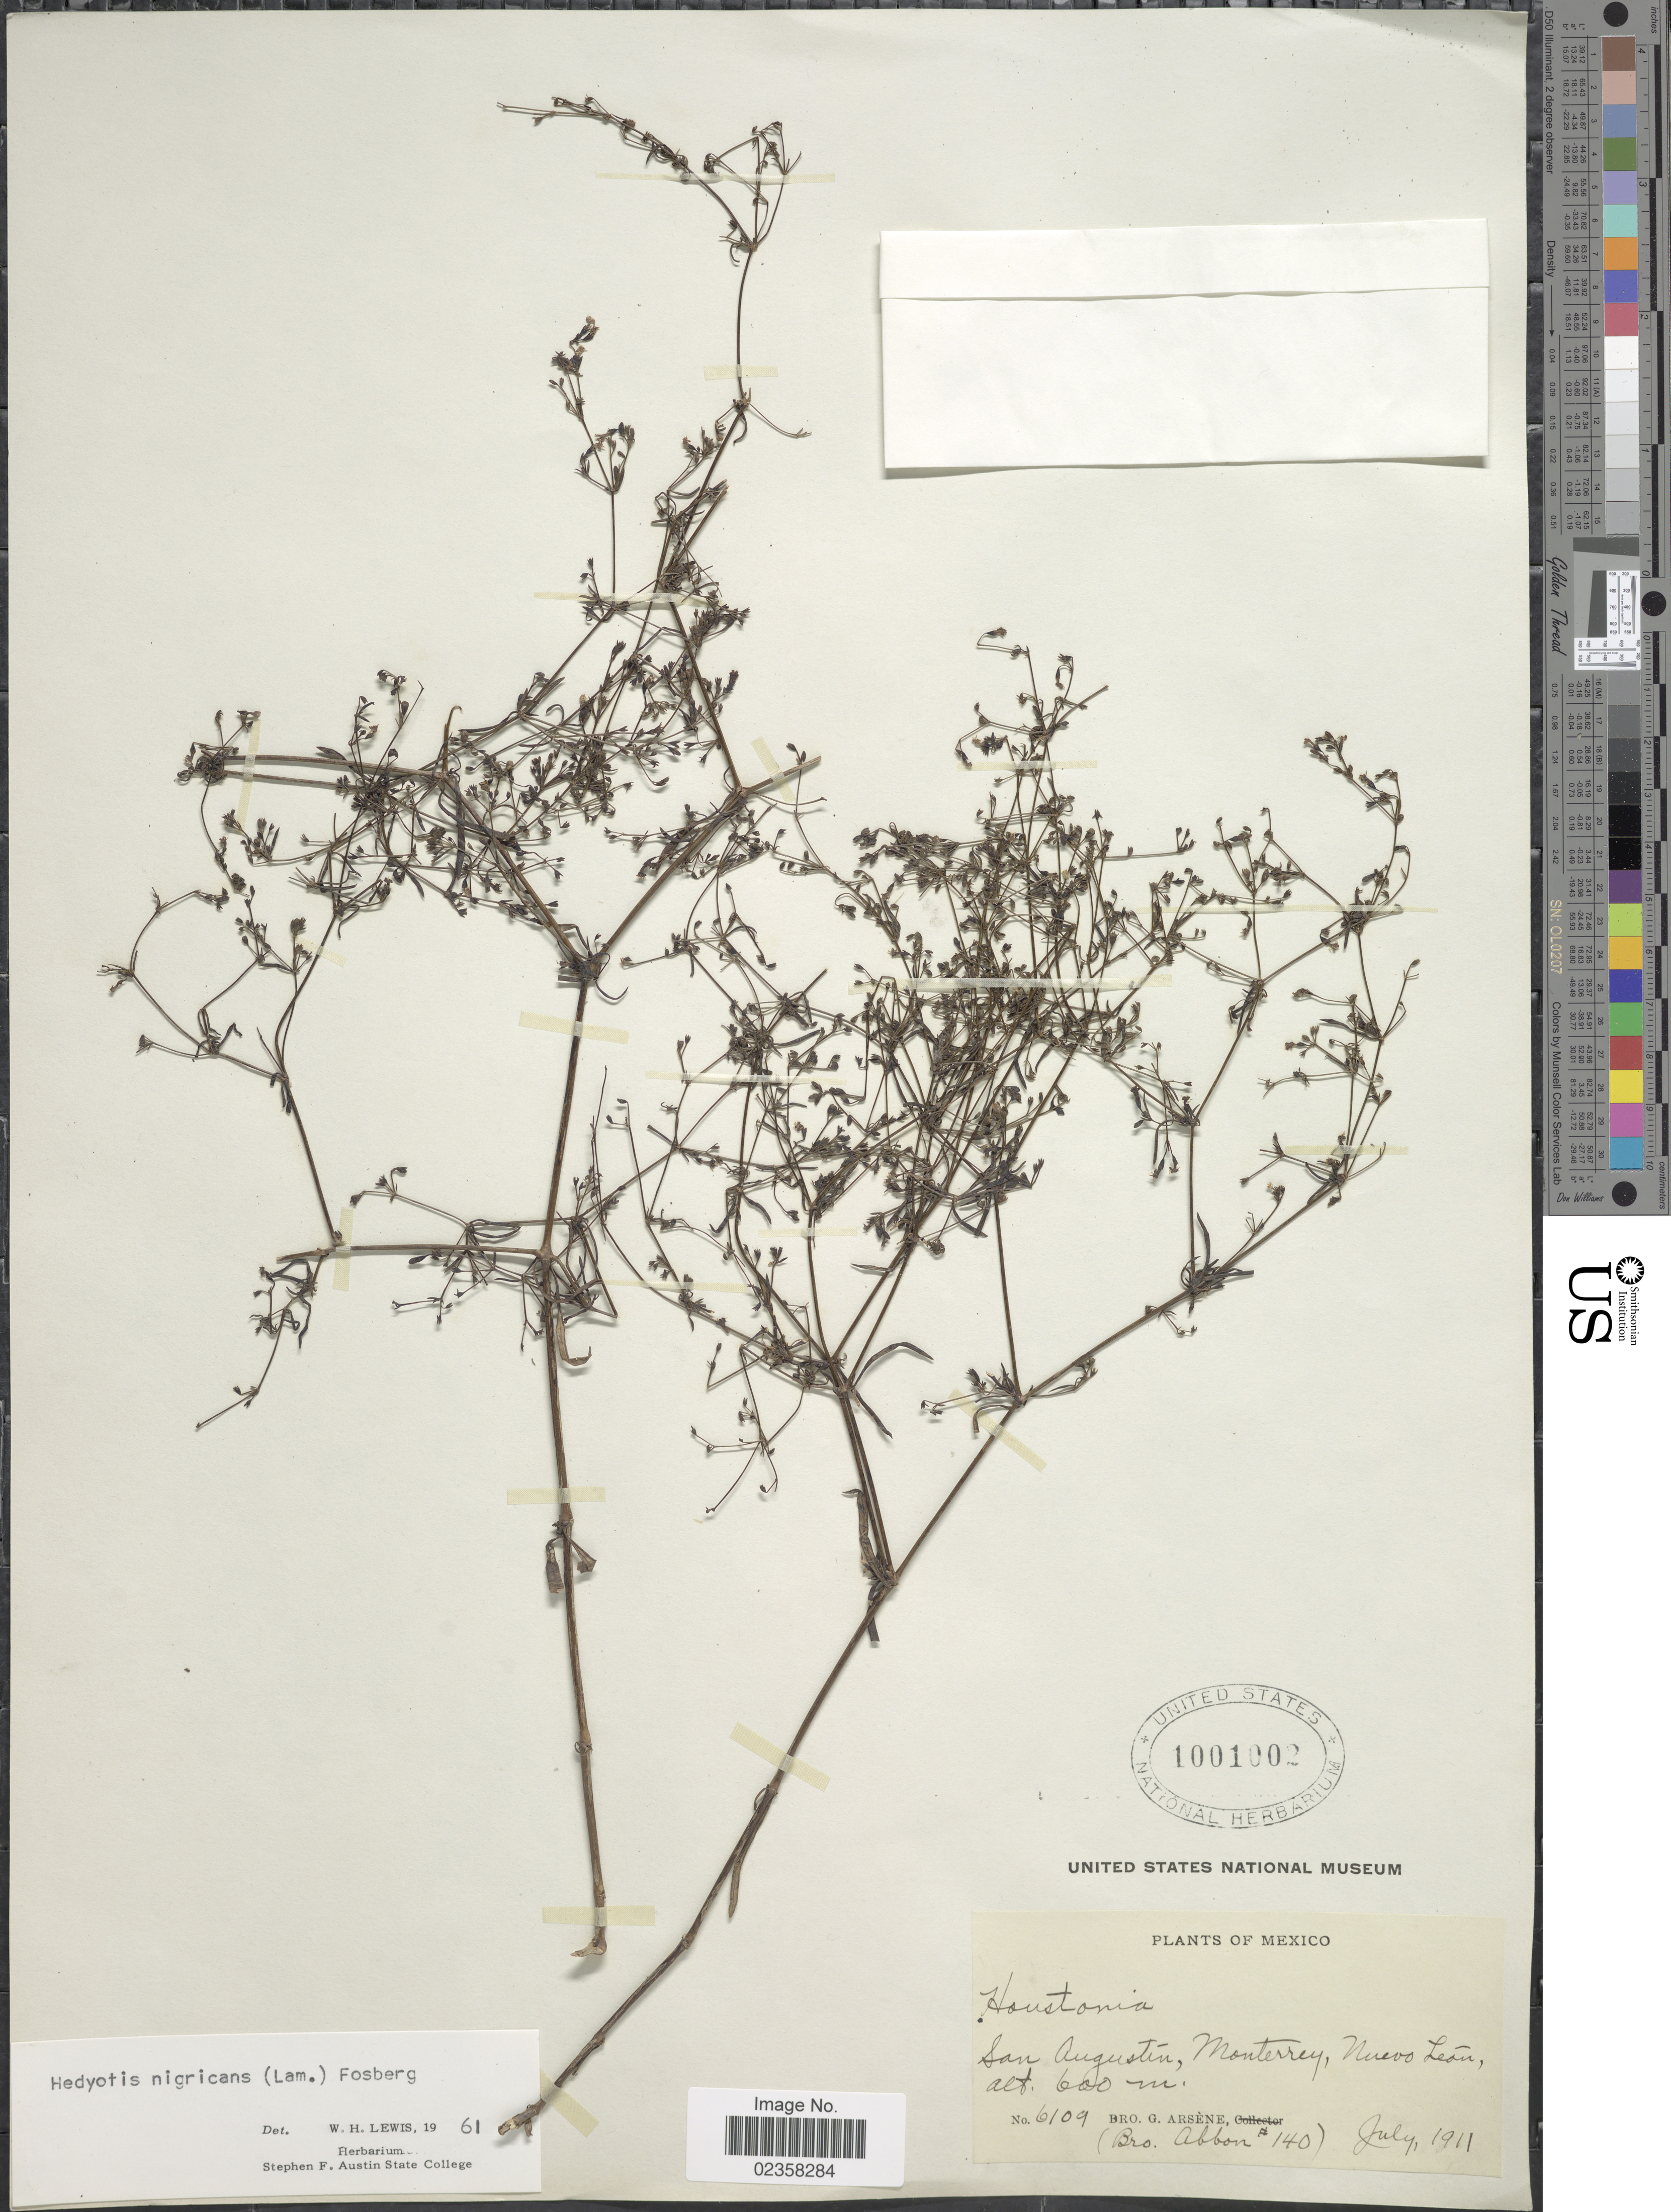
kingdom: Plantae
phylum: Tracheophyta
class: Magnoliopsida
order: Gentianales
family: Rubiaceae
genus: Houstonia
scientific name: Houstonia nigricans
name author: (Lam.) Fernald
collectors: Bro. G. Arsène & Bro. Abbon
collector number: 140/6109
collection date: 1911-07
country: Mexico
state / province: Nuevo León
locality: San Augustin, Monterrey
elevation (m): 600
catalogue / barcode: US 1001002